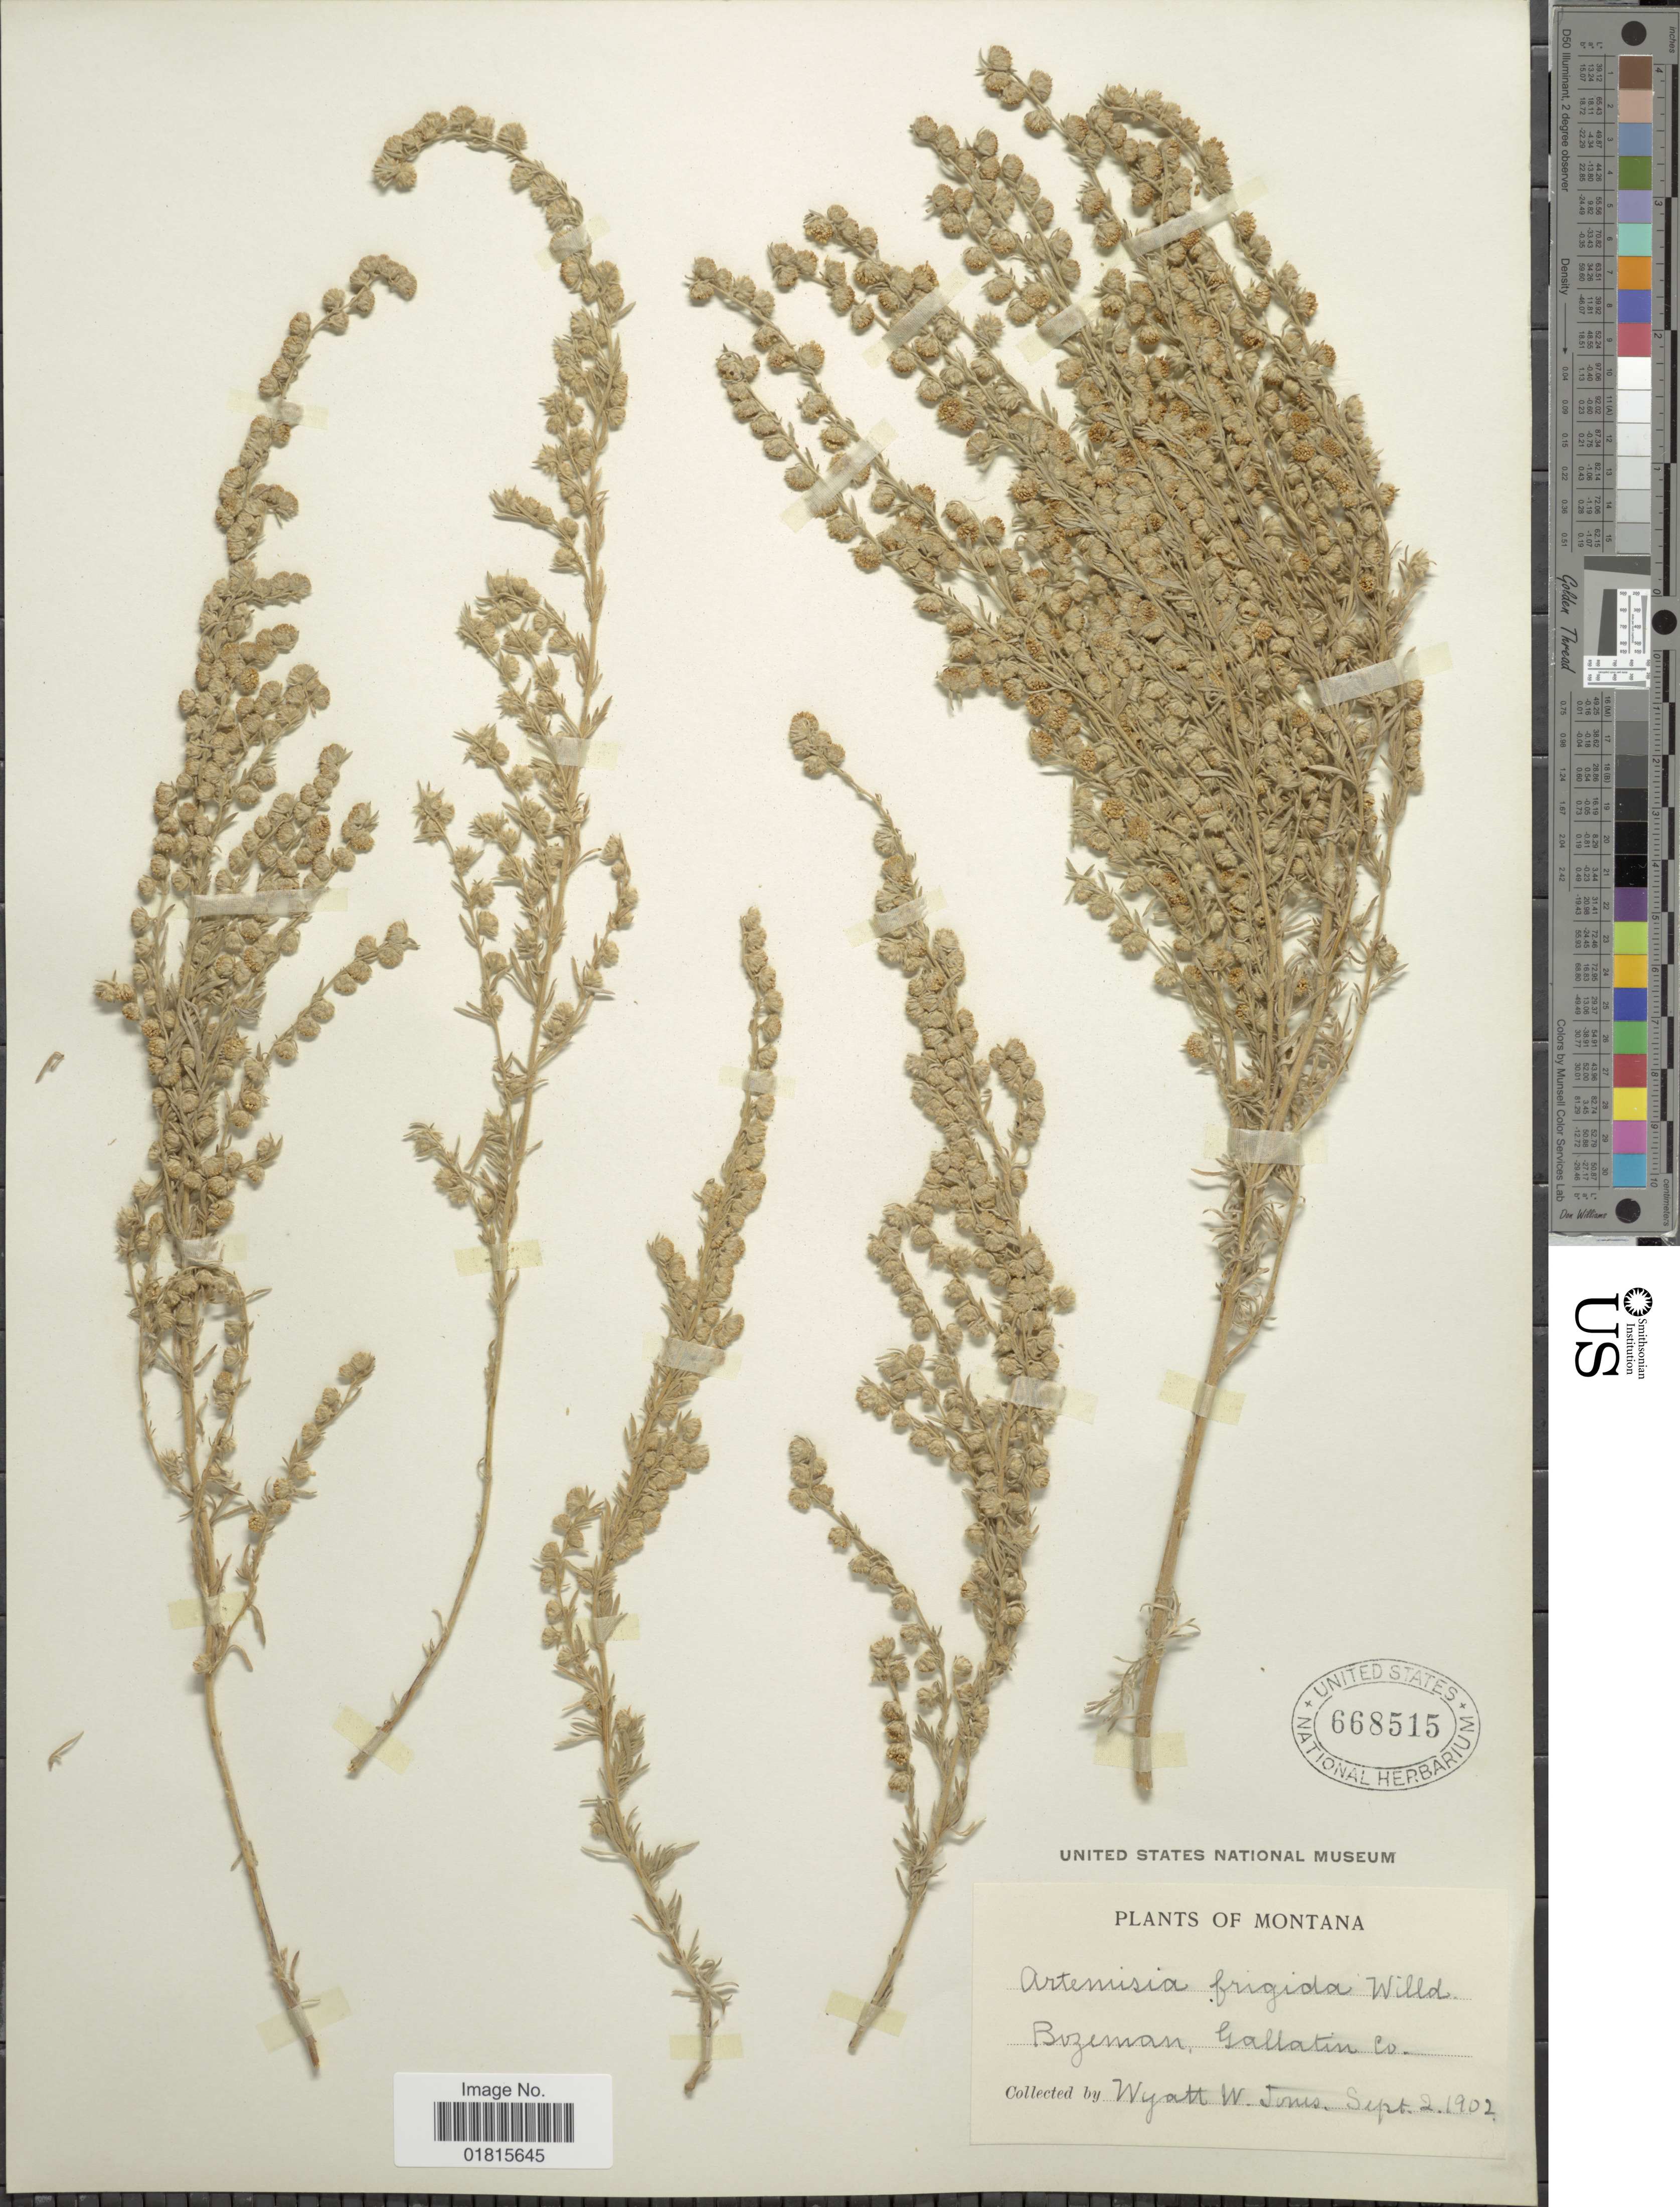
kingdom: Plantae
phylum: Tracheophyta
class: Magnoliopsida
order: Asterales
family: Asteraceae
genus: Artemisia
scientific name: Artemisia frigida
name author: Willd.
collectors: W. W. Jones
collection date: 1902-09-02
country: United States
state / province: Montana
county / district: Gallatin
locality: Bozeman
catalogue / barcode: US 668515